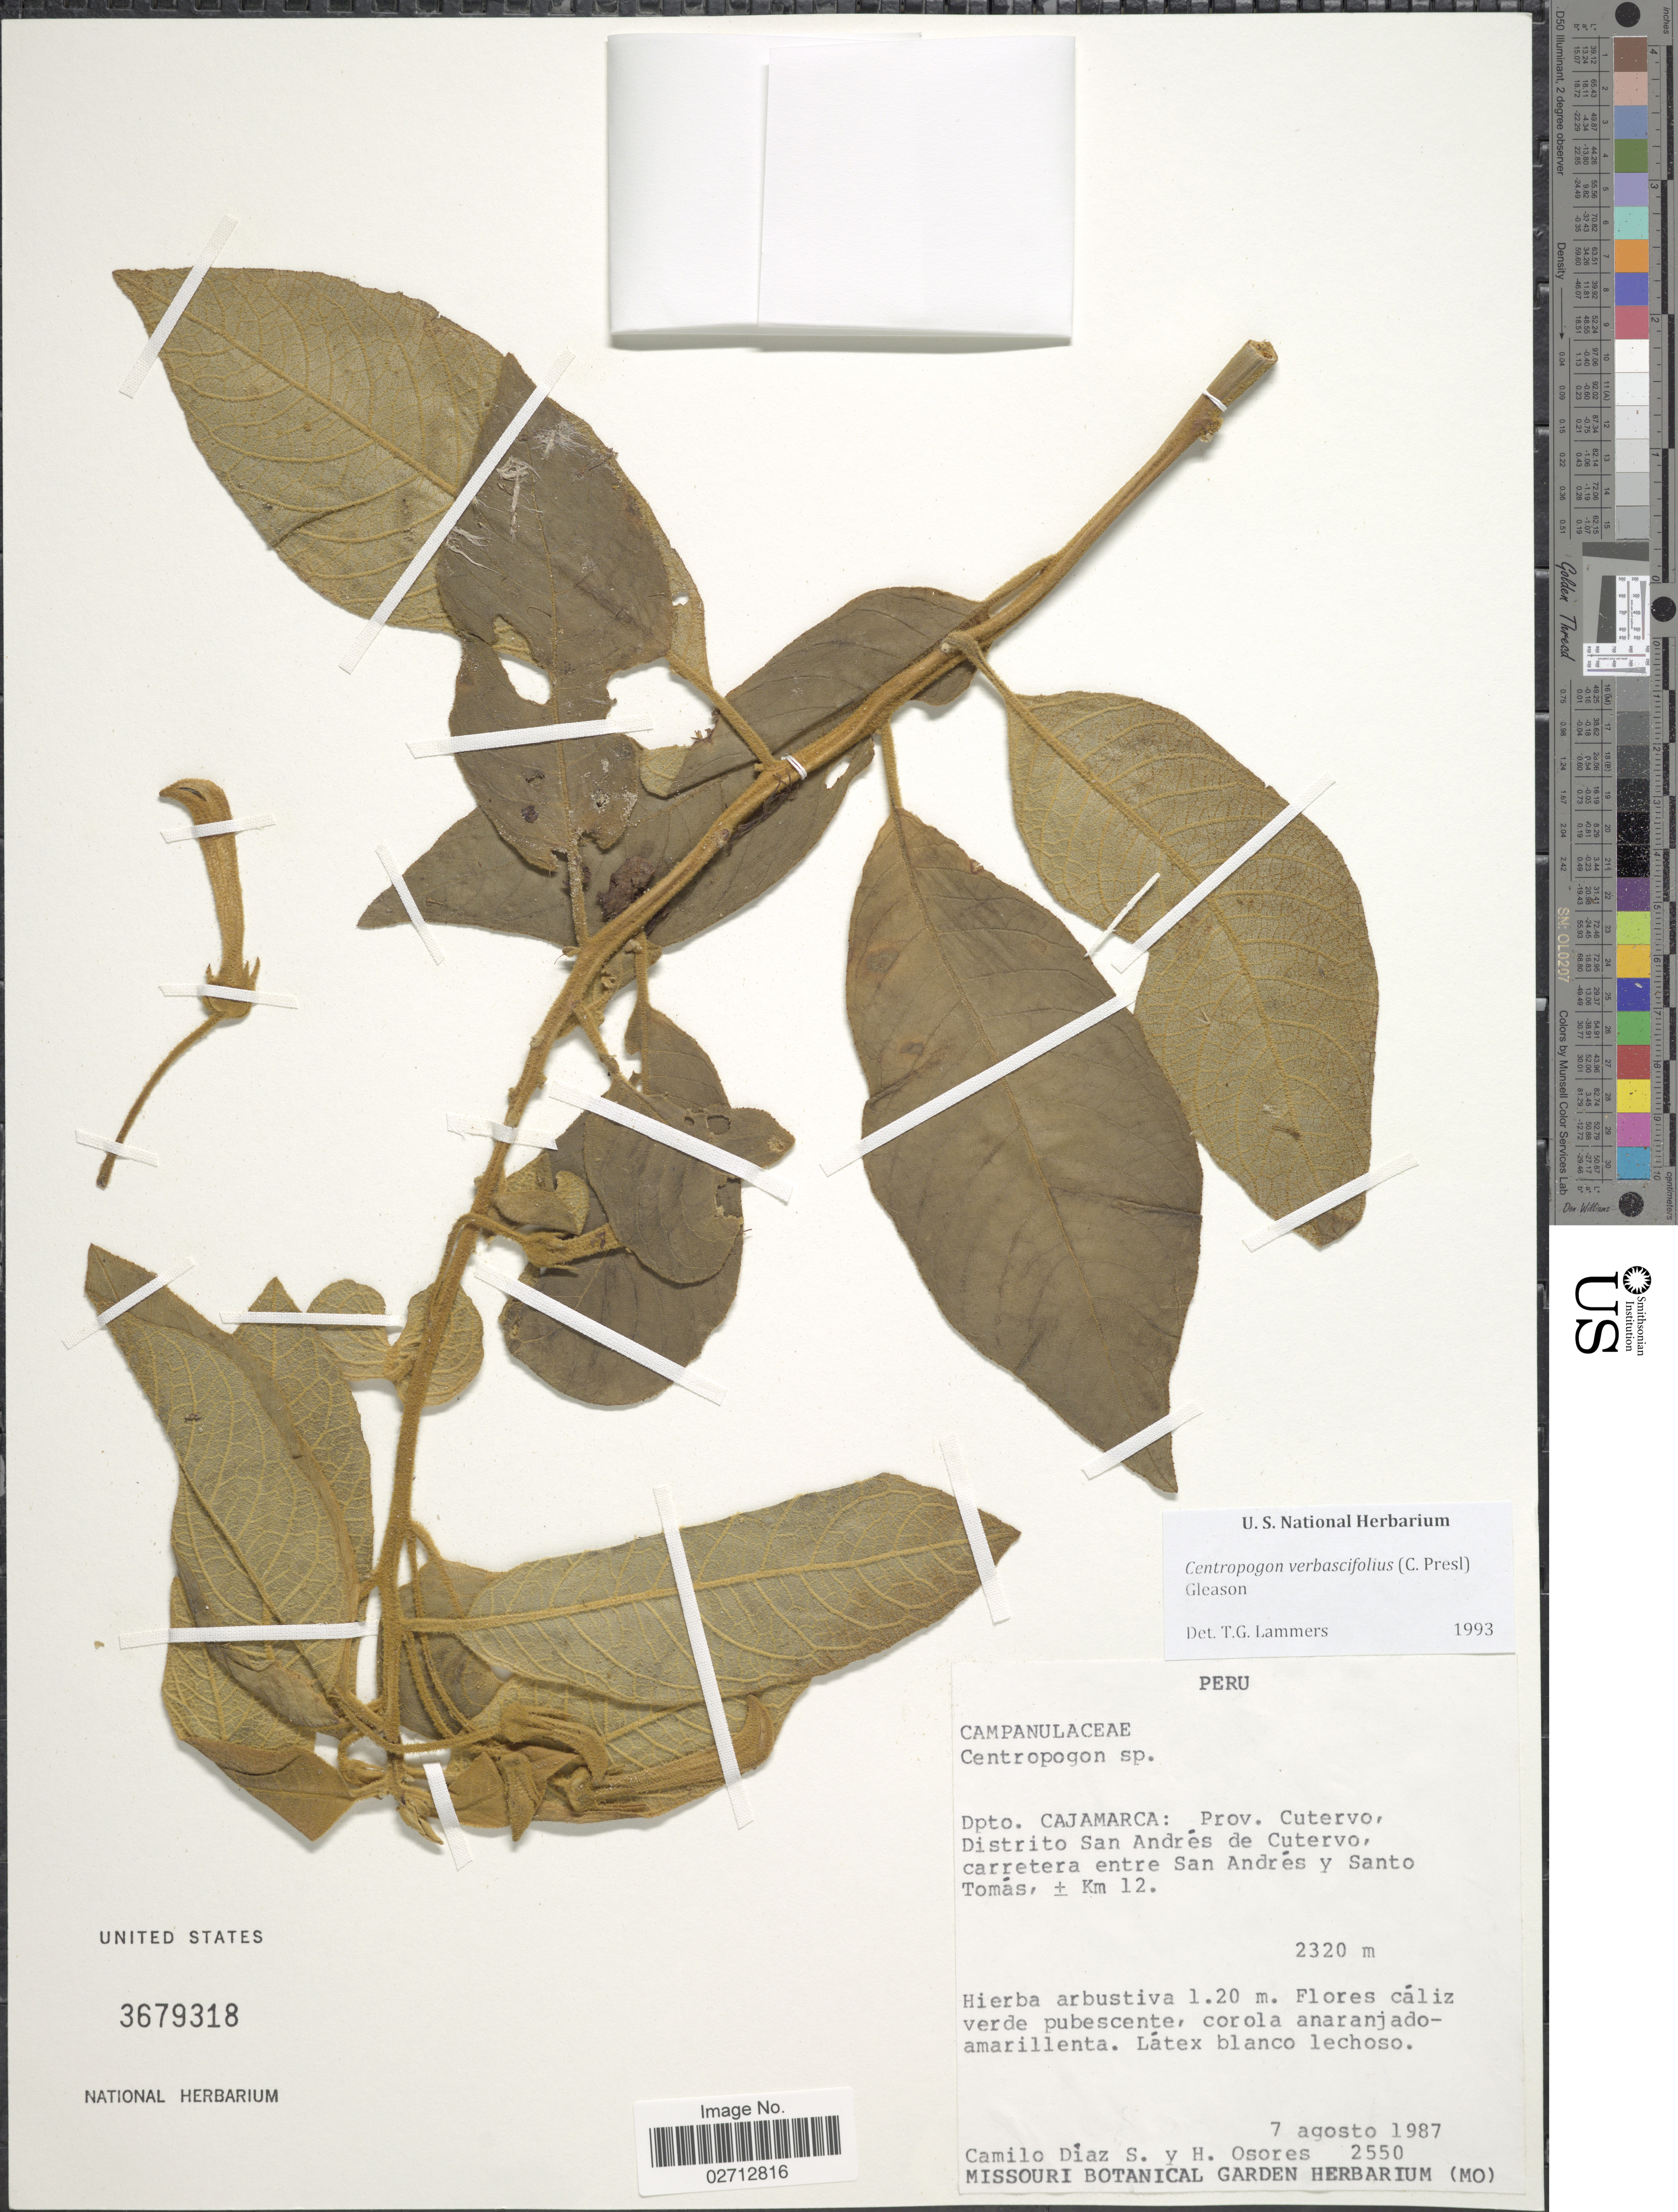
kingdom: Plantae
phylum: Tracheophyta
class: Magnoliopsida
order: Asterales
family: Campanulaceae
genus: Centropogon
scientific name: Centropogon verbascifolius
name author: (C. Presl) Gleason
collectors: C. Diaz Santibanez & H. Osores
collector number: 2550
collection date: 1987-08-07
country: Peru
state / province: Cajamarca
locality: Prov. Cutervo, Distrito San Andres de Cutervo, carretera entre San Andres y Santo Tomas, ± Km 12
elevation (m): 2320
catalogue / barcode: US 3679318